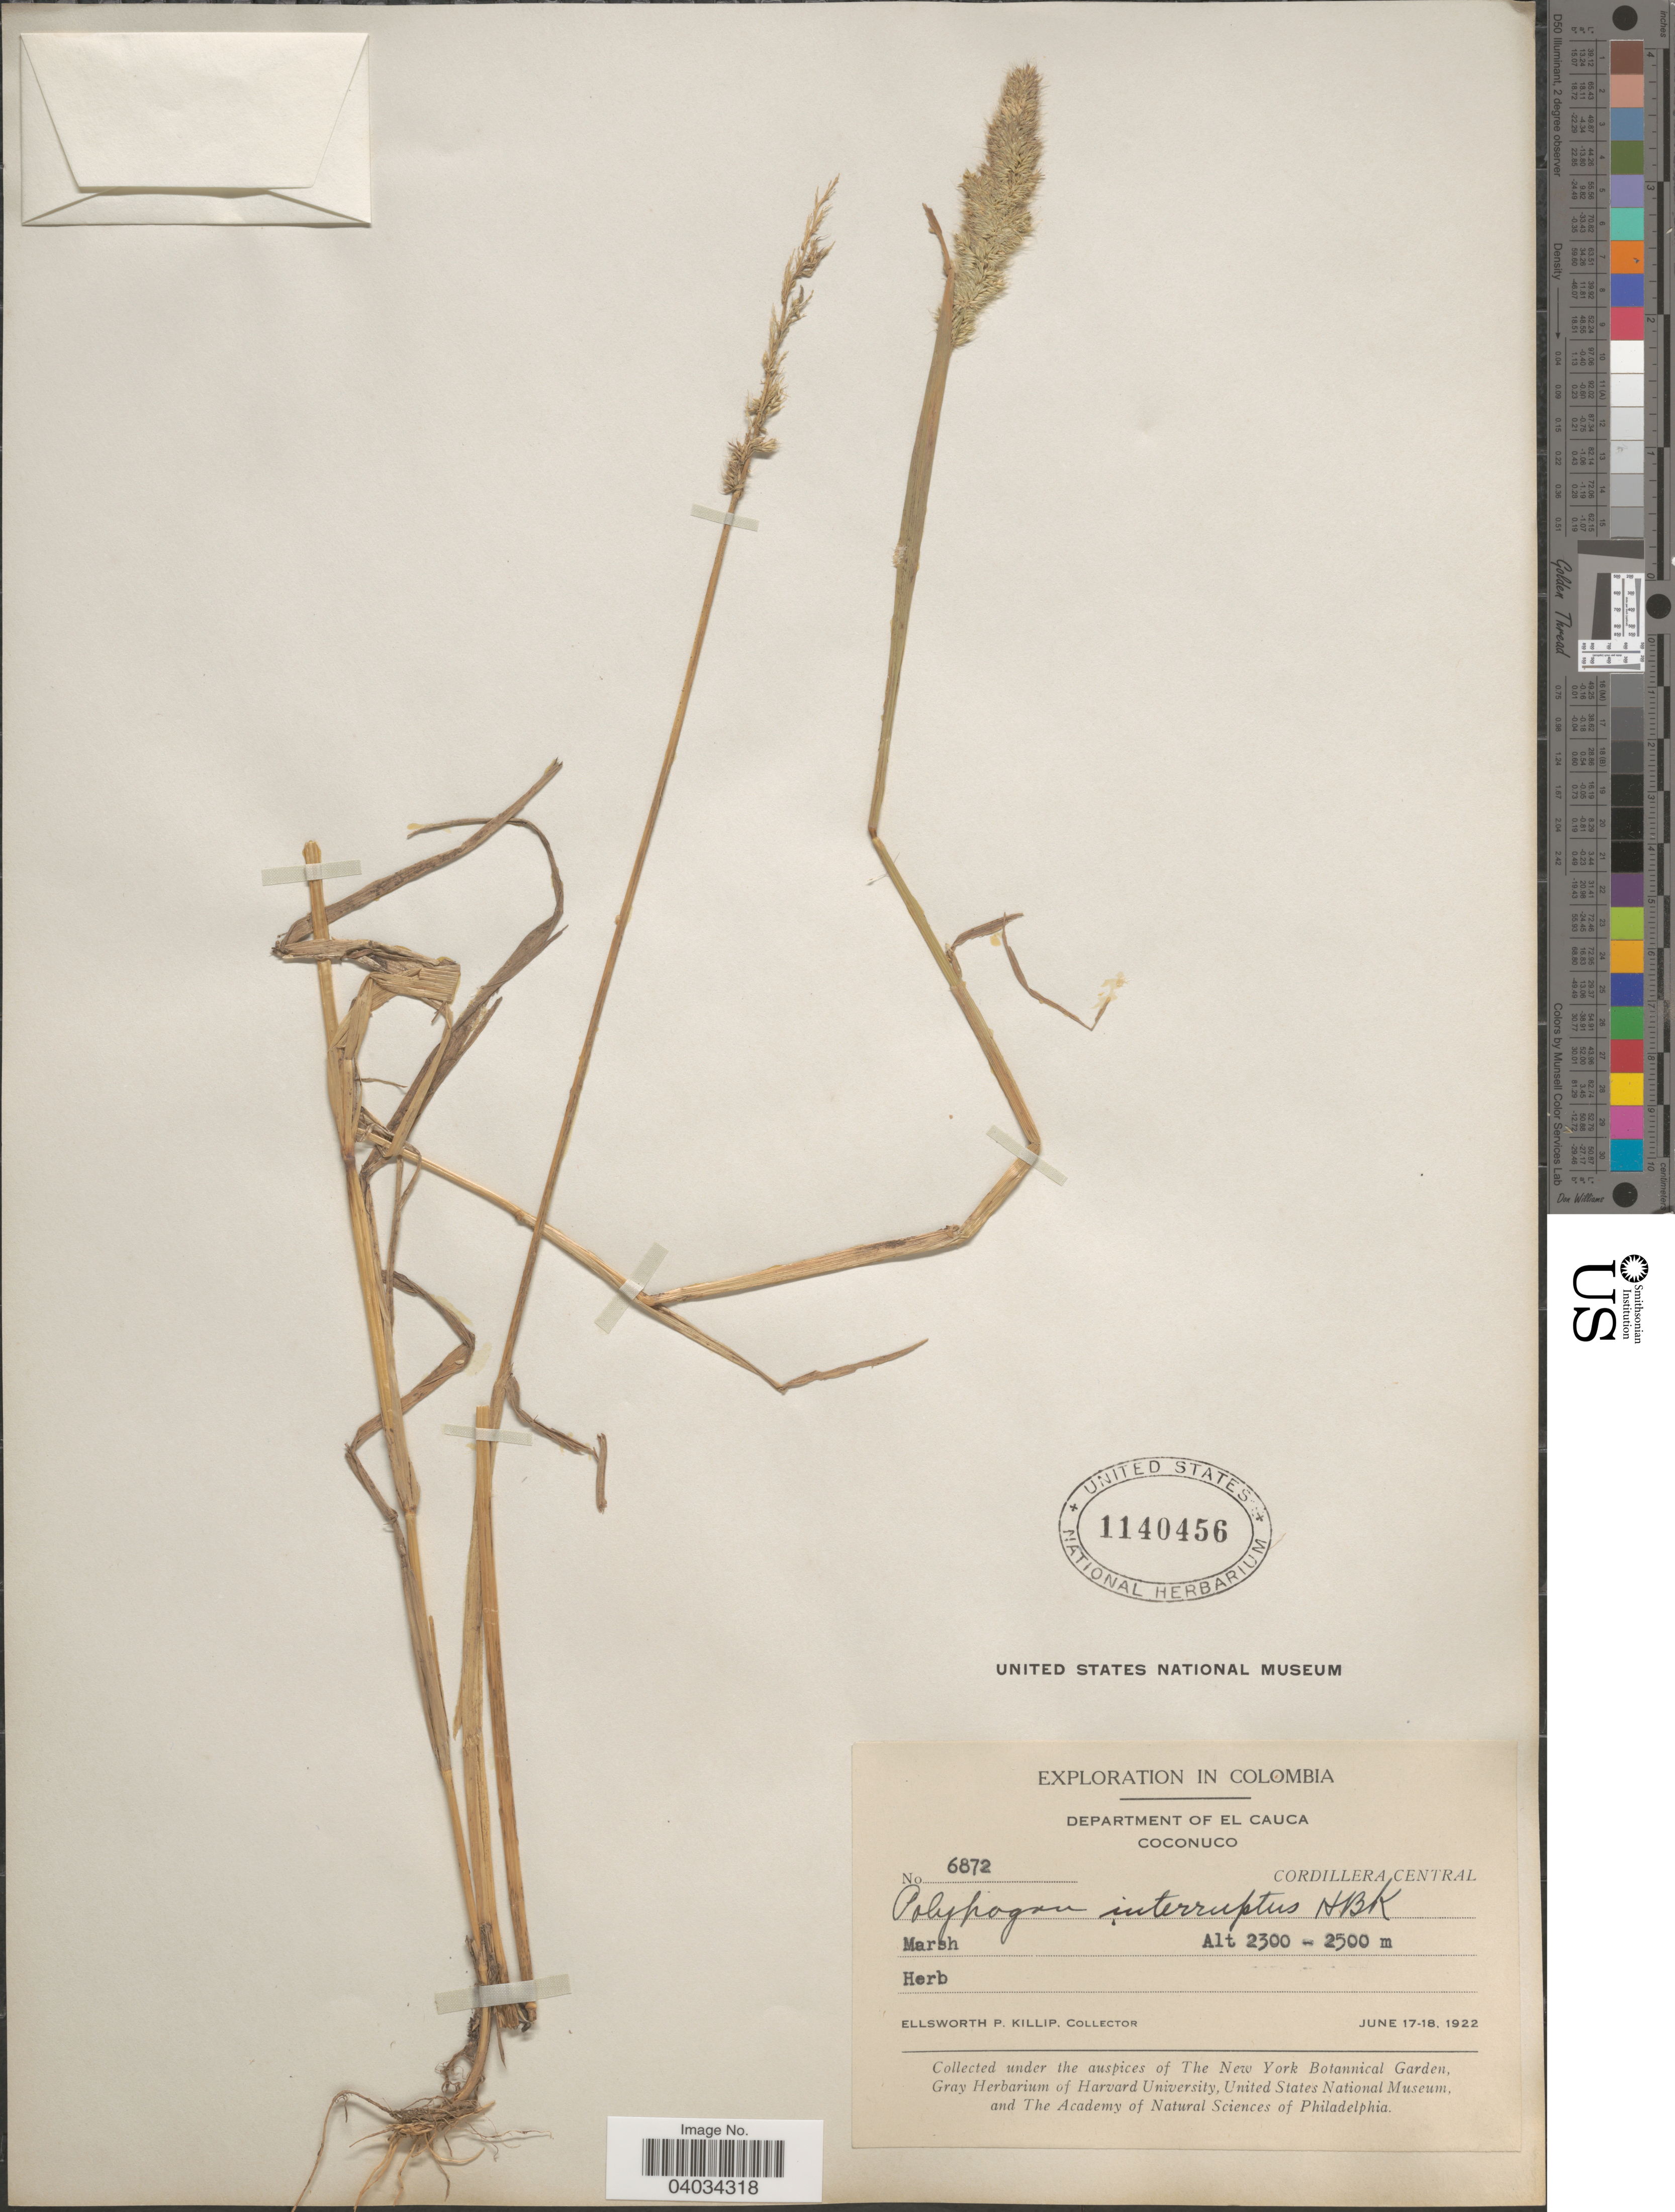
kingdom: Plantae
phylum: Tracheophyta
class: Liliopsida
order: Poales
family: Poaceae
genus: Polypogon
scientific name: Polypogon interruptus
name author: Kunth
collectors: E. P. Killip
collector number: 6872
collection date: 1922-06-17/1922-06-18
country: Colombia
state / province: Cauca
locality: Department of El Cauca. Coconuco. Cordillera Central.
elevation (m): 2300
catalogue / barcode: US 1140456